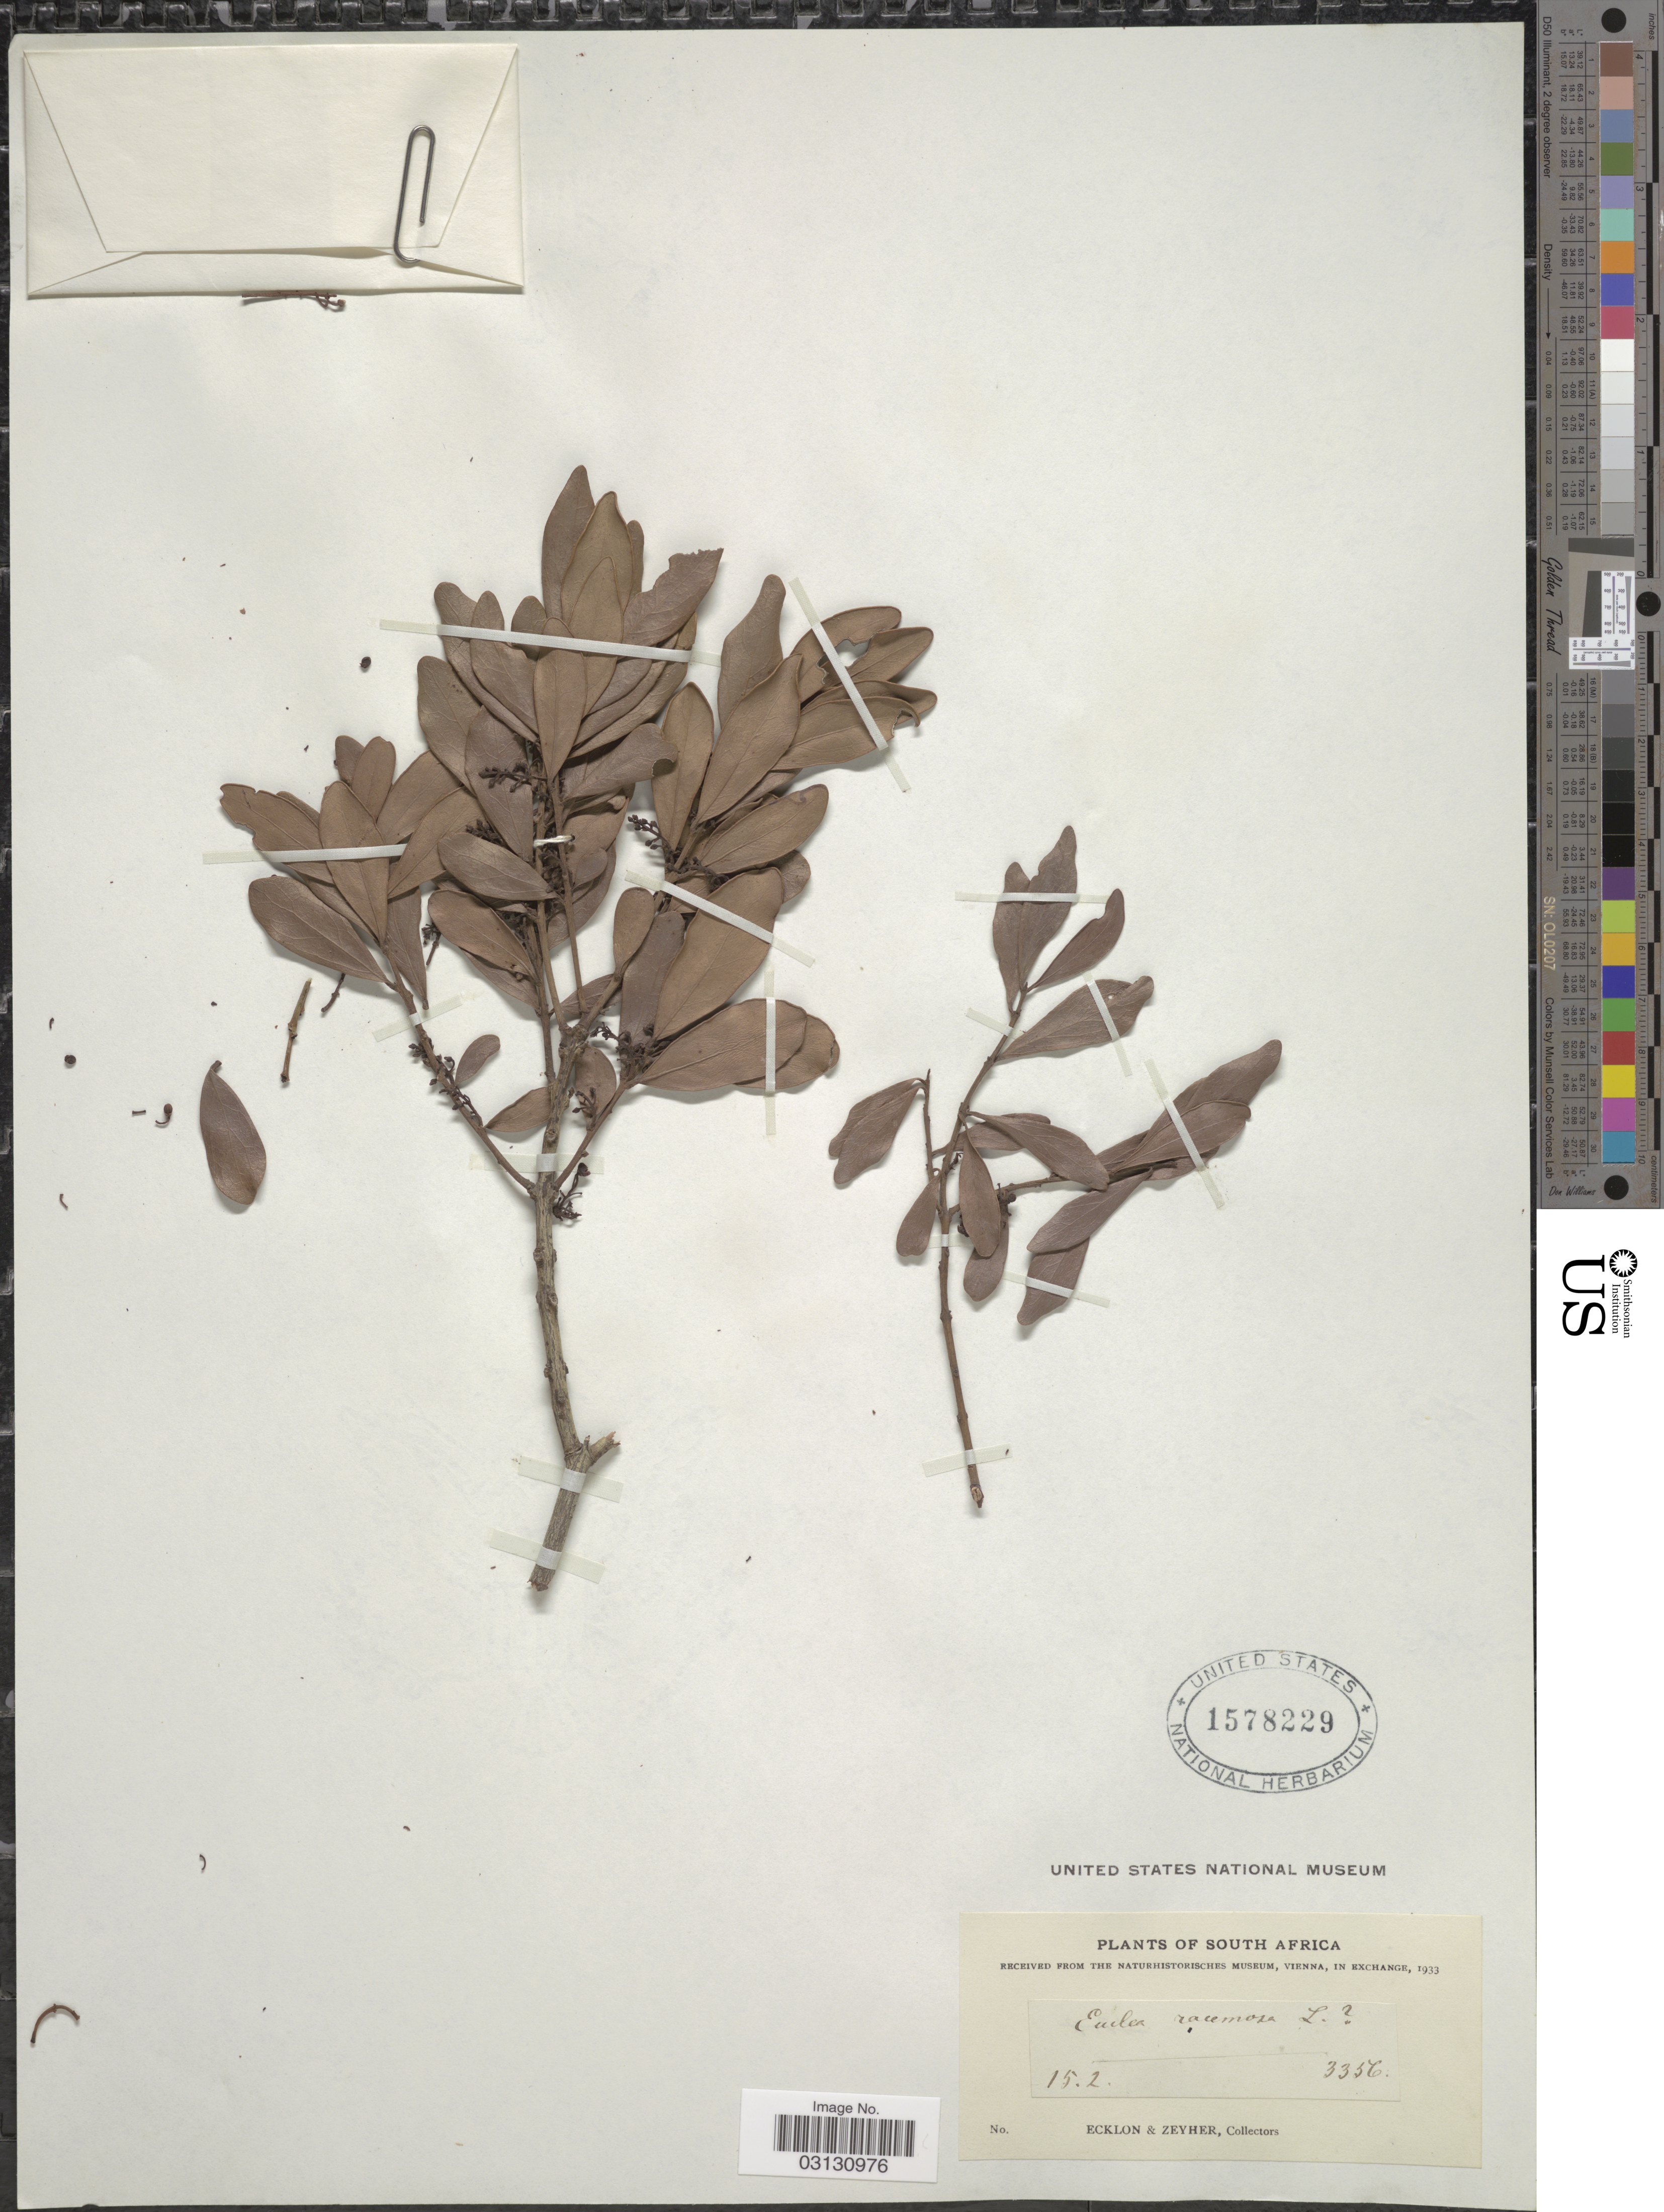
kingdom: Plantae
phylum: Tracheophyta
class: Magnoliopsida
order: Ericales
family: Ebenaceae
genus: Euclea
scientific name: Euclea racemosa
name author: L.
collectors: -. Ecklon & -. Zeyher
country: South Africa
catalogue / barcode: US 1578229